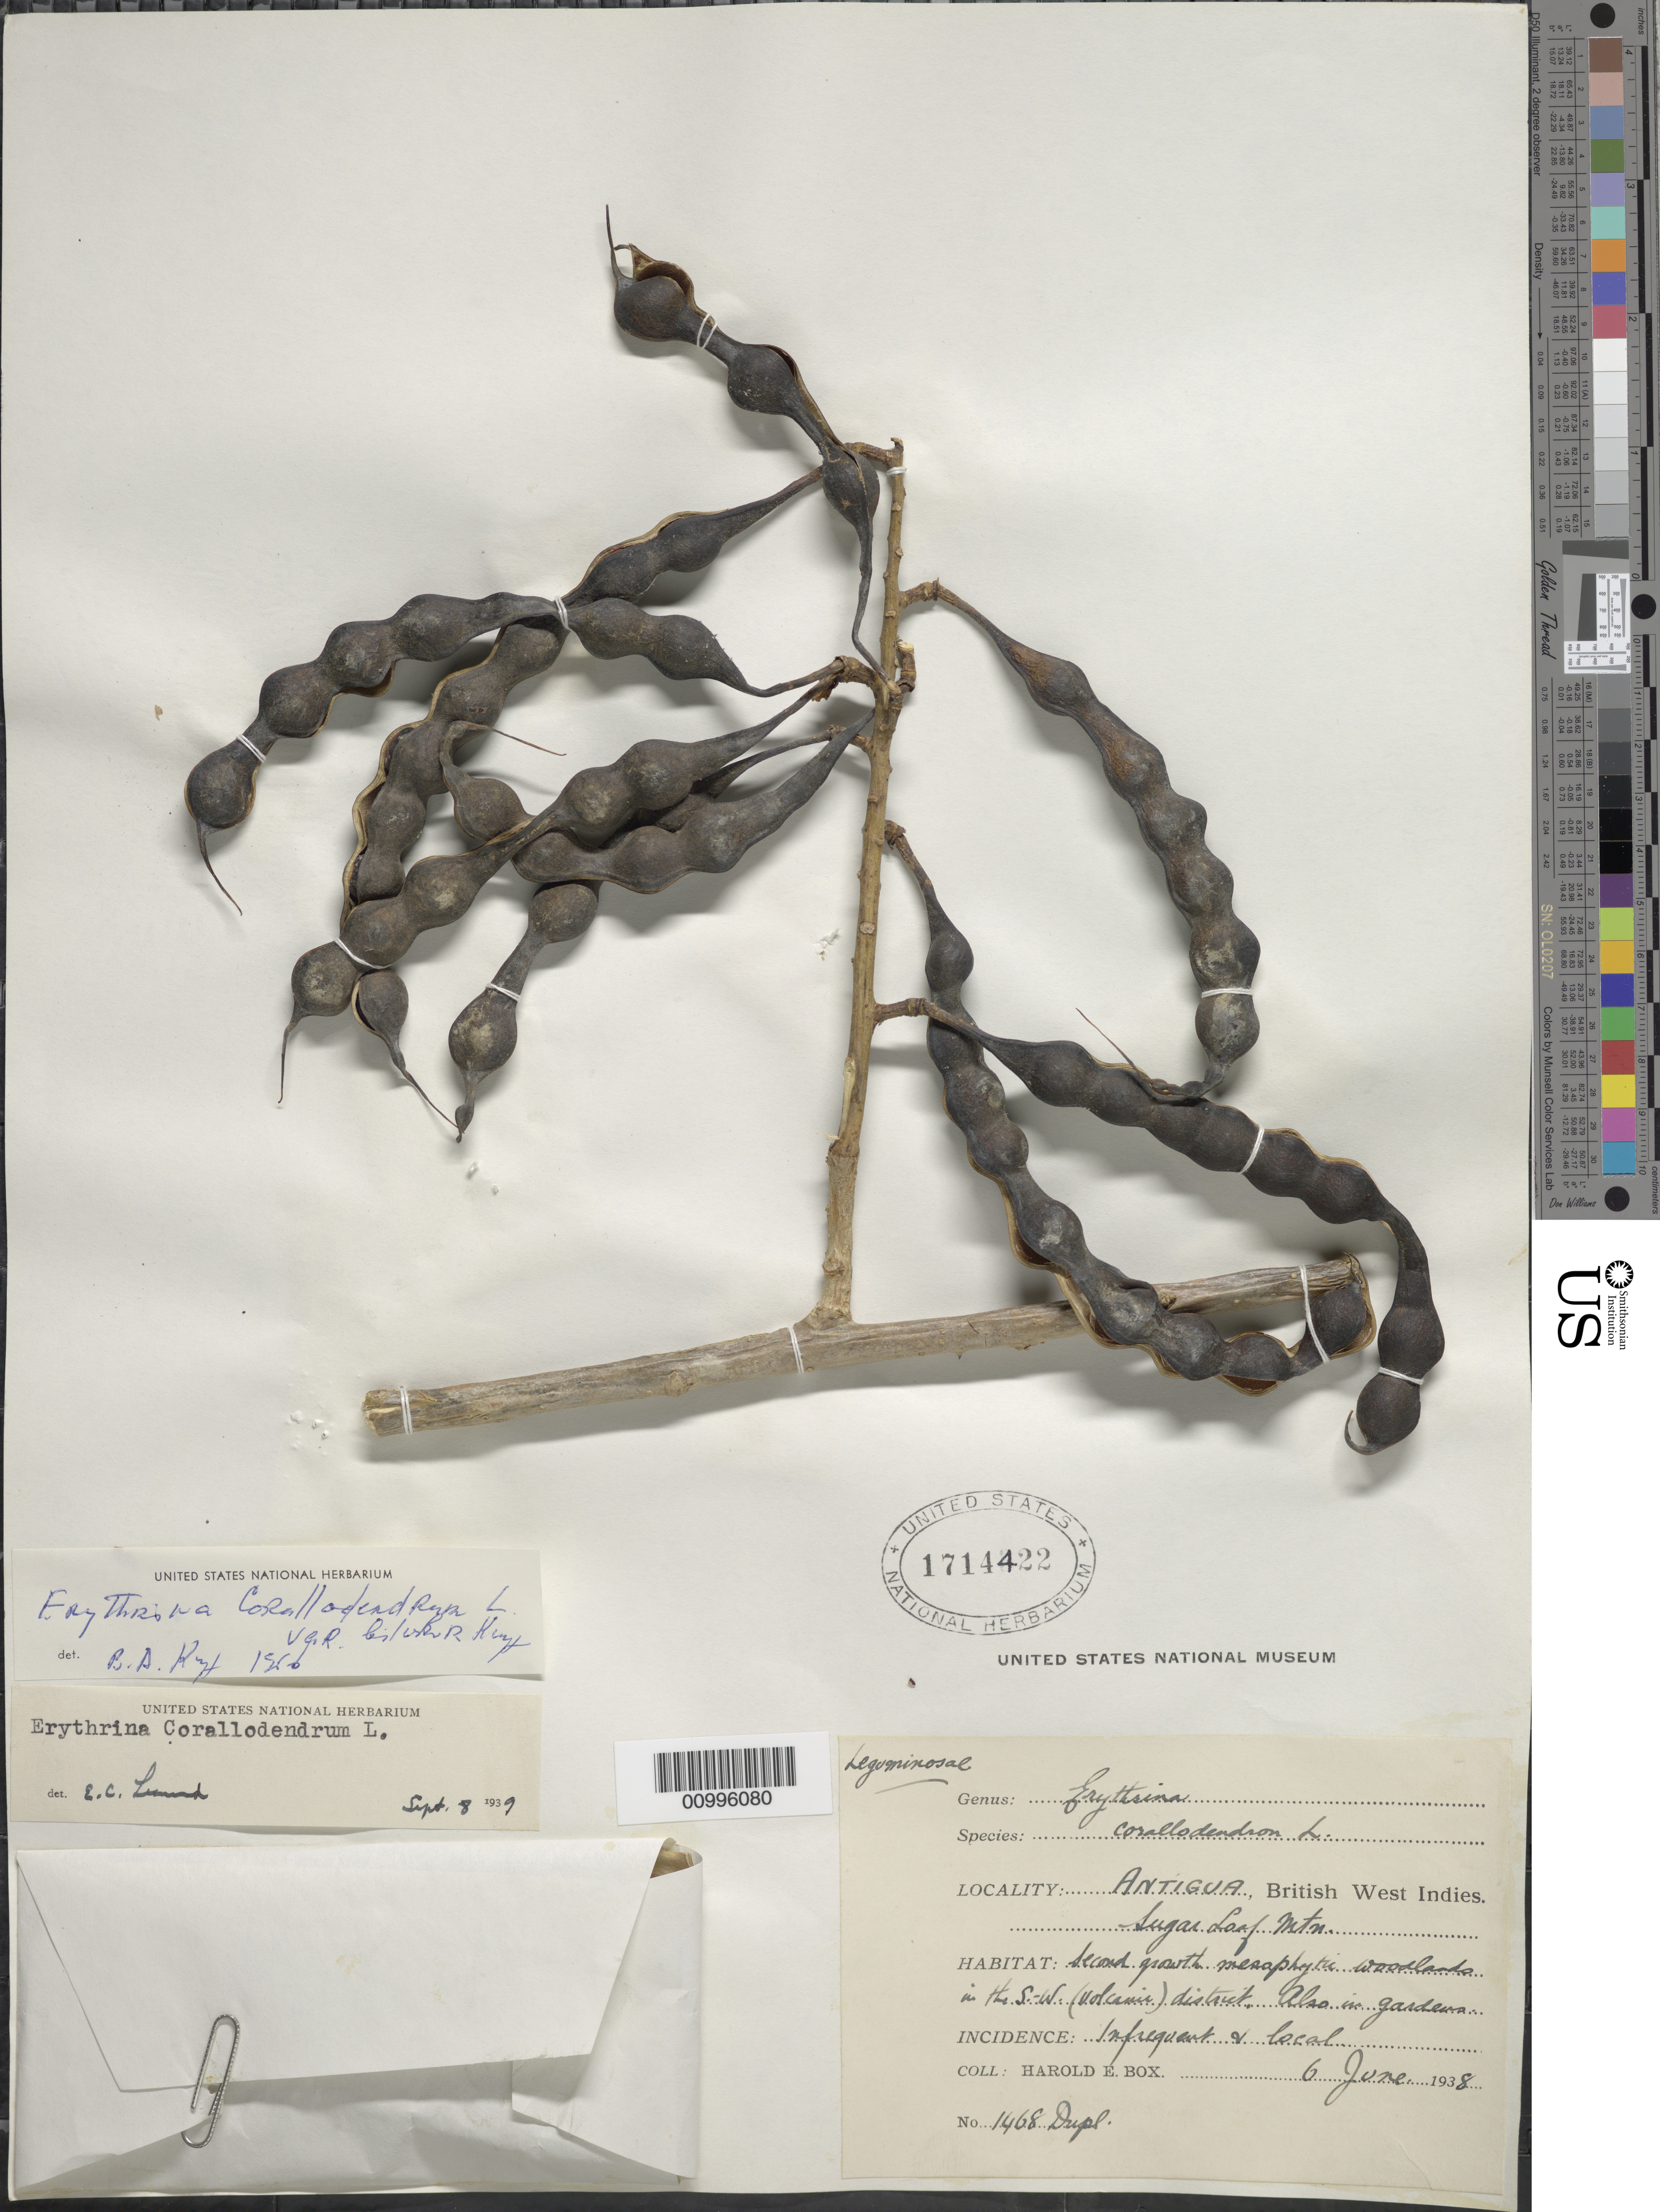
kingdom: Plantae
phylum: Tracheophyta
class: Magnoliopsida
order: Fabales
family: Fabaceae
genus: Erythrina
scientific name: Erythrina corallodendron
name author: L.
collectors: H. E. Box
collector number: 1468 Dupl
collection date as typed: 06 Jun 1938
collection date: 1938-06-06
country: Antigua and Barbuda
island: Antigua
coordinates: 0 N, 0 E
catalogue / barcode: US 1714422